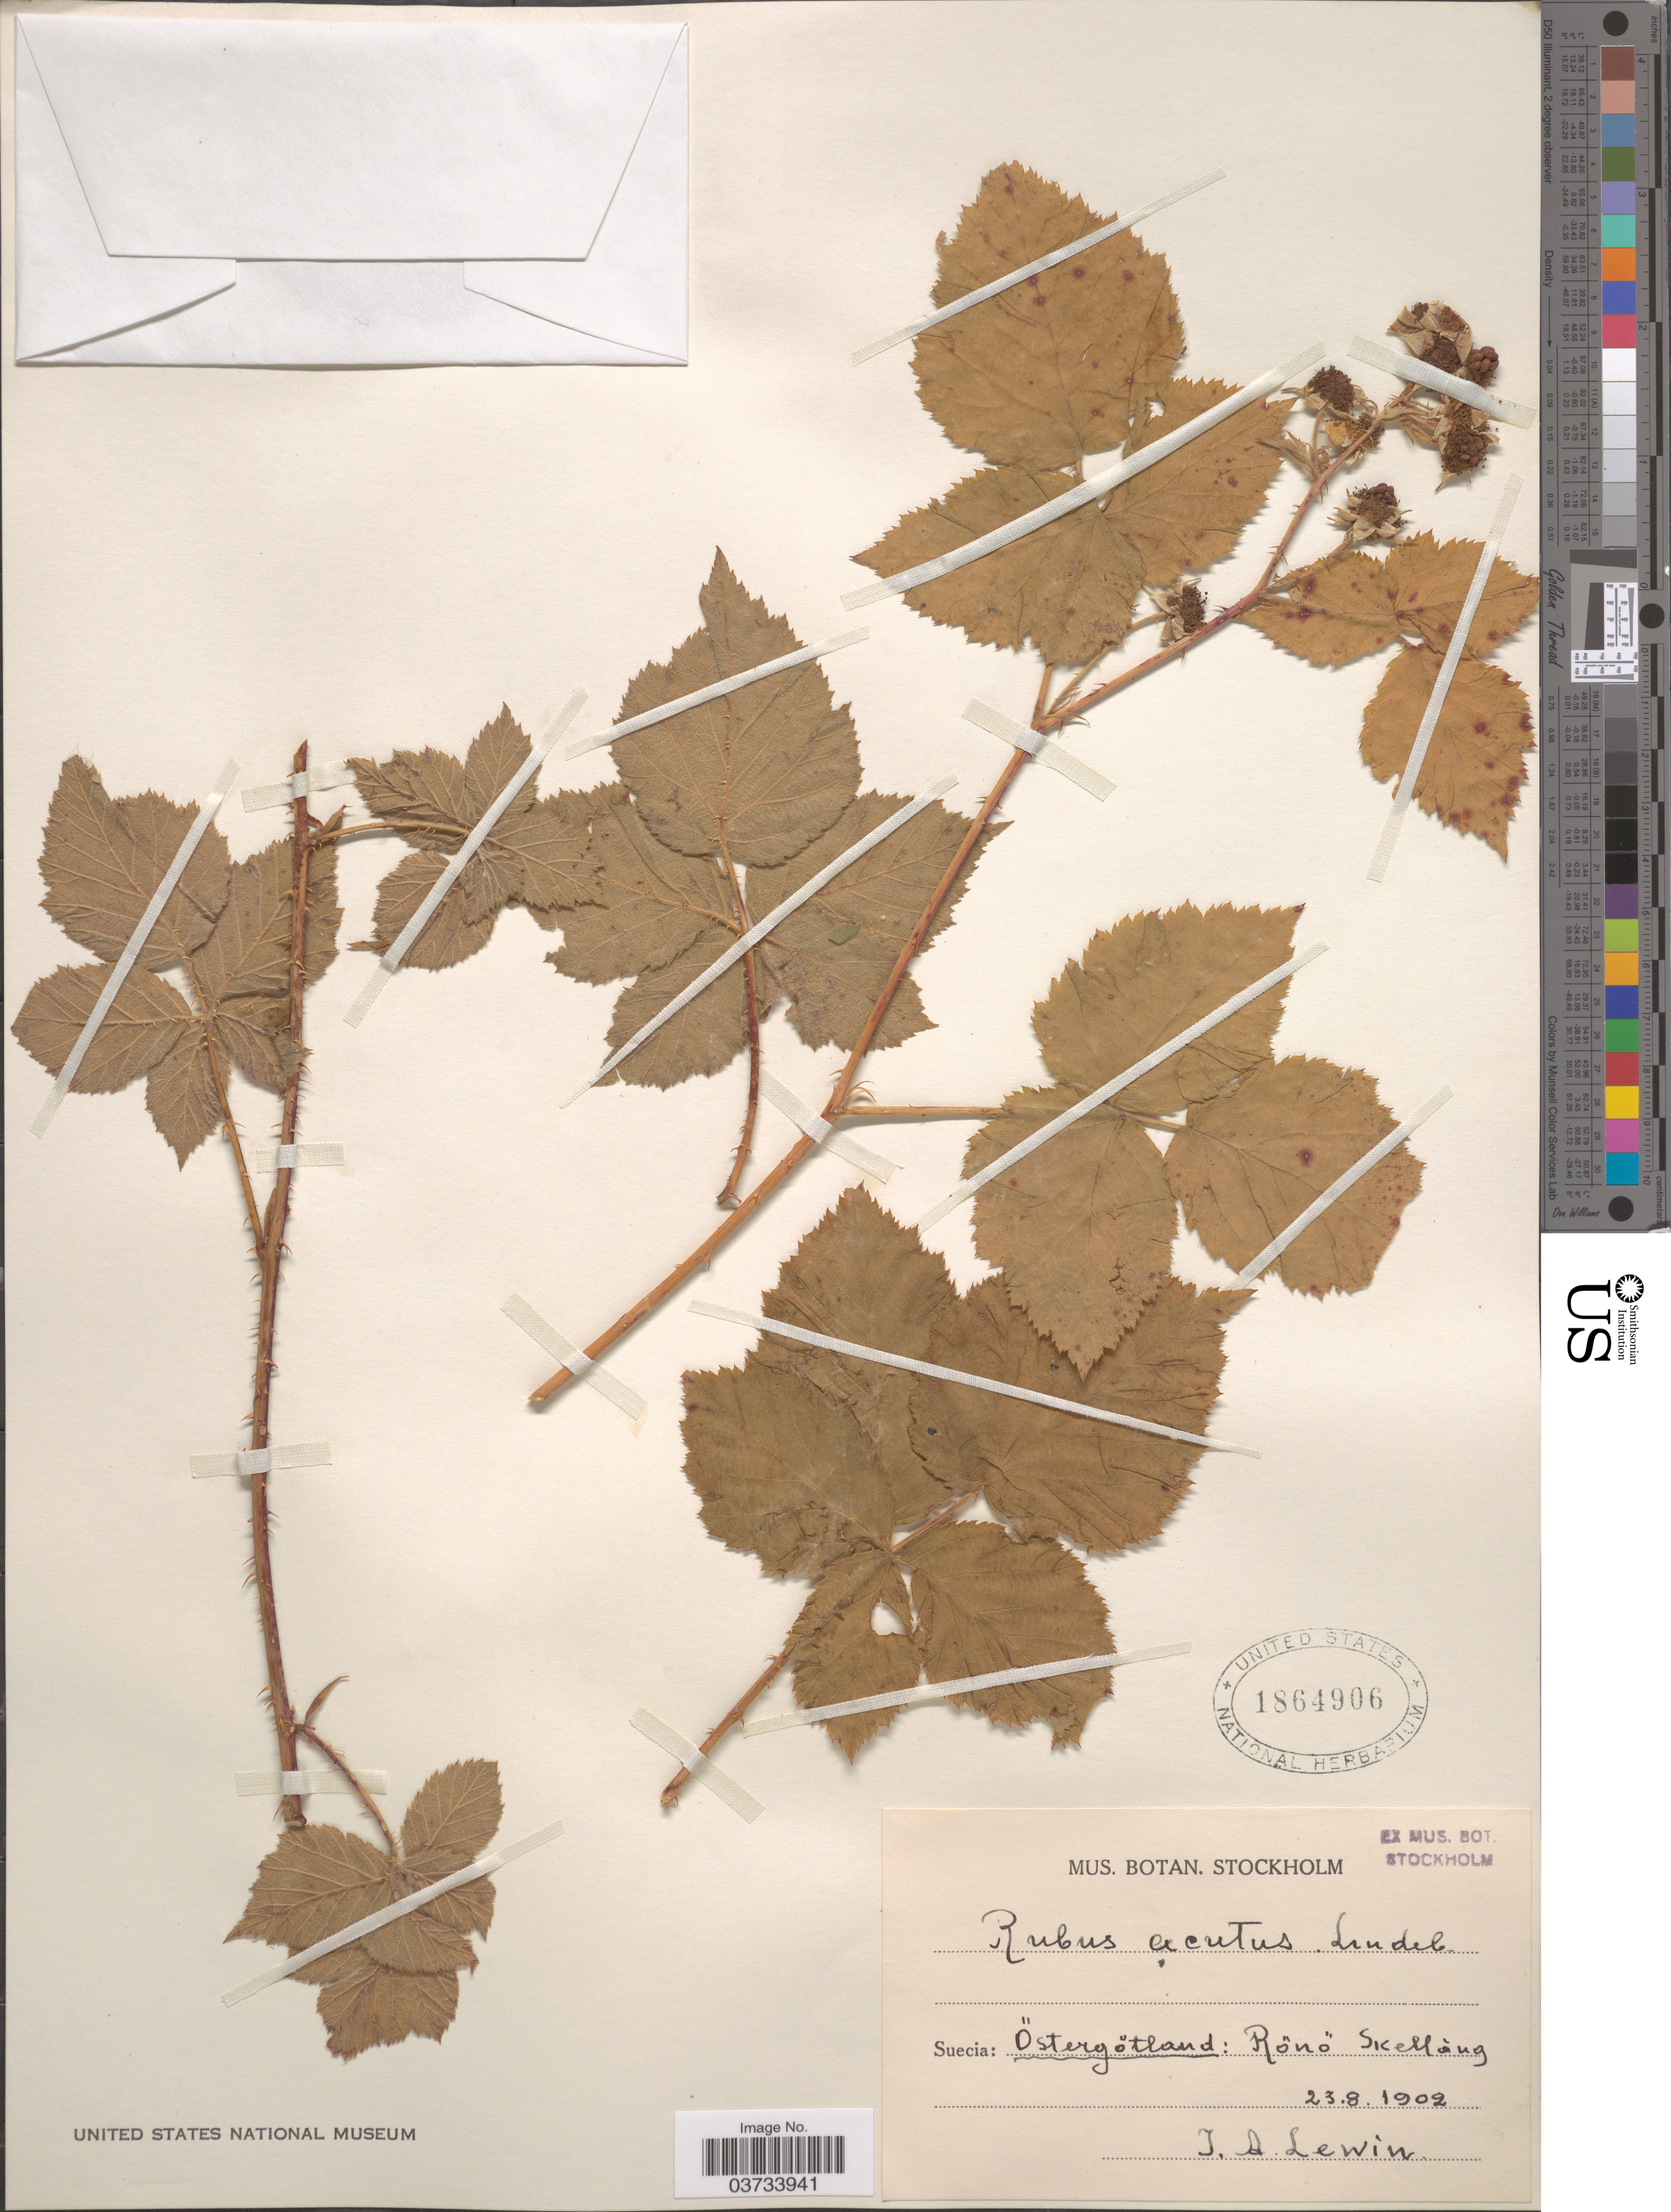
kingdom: Plantae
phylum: Tracheophyta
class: Magnoliopsida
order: Rosales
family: Rosaceae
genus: Rubus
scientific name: Rubus acutus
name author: Braeucker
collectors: J. Lewin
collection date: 1902-08-23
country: Sweden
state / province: Östergötland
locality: Suecia: Östergŏtland: Rönö Skellãng.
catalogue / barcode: US 1864906